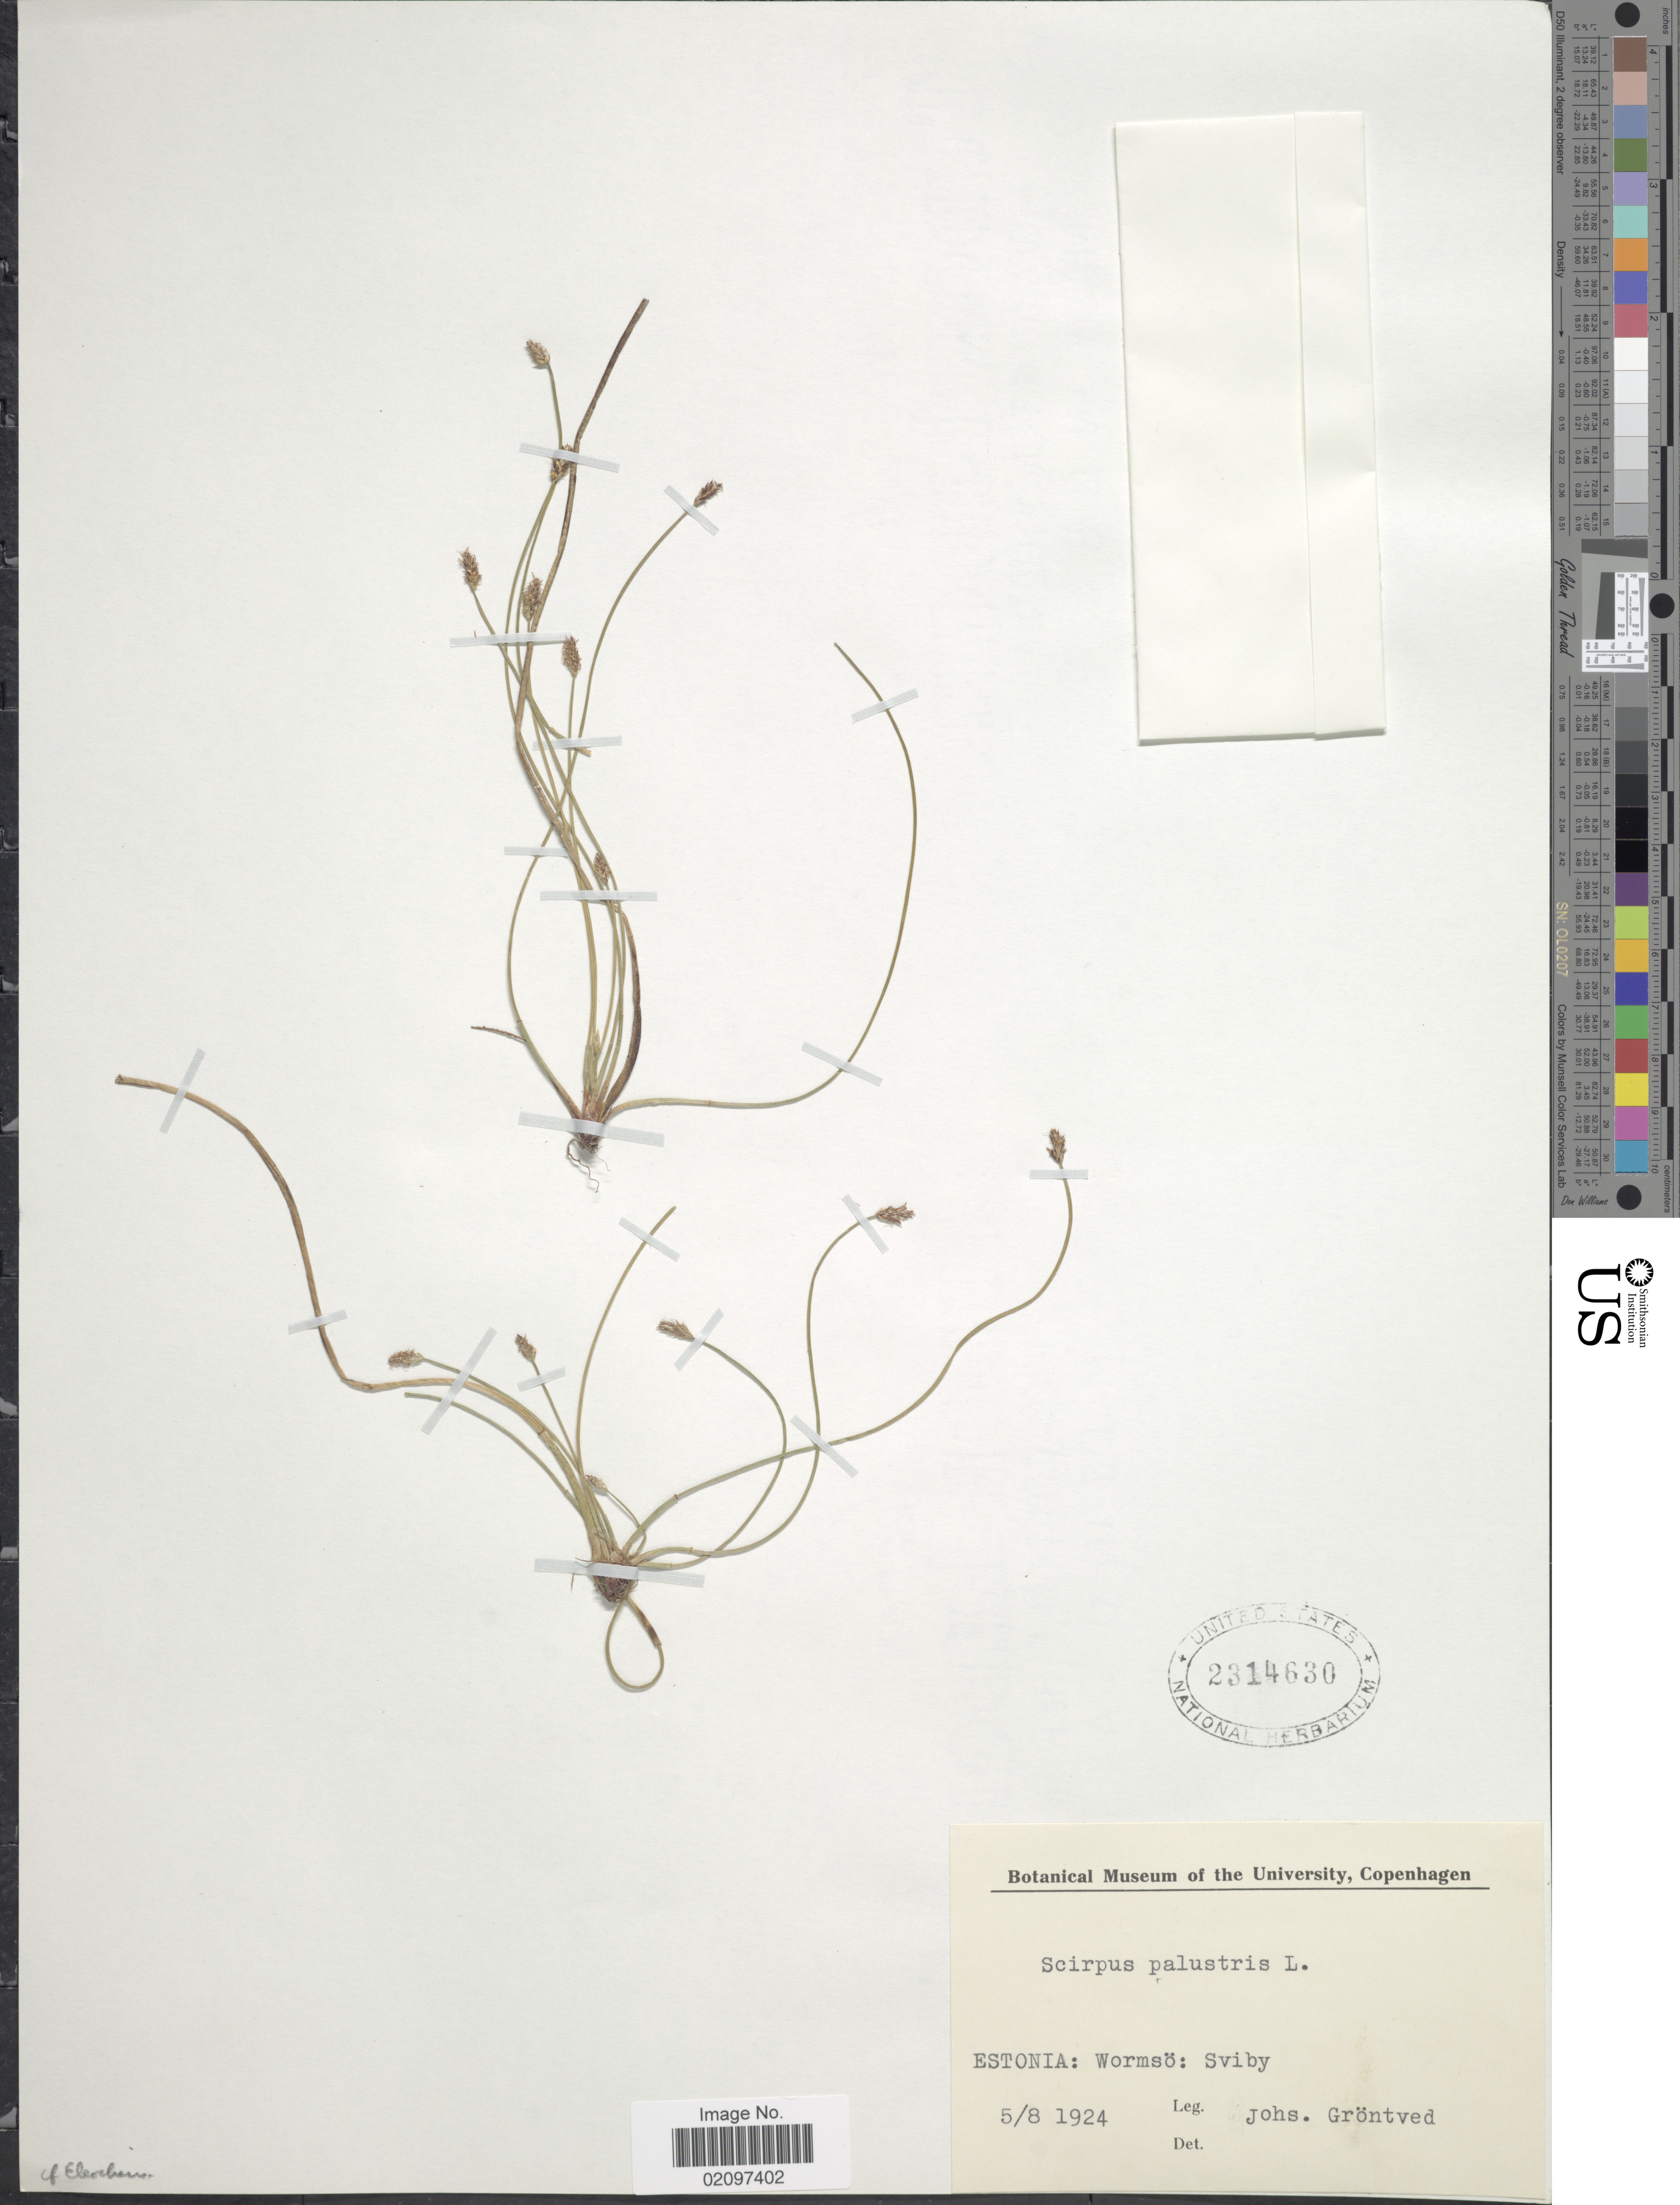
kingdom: Plantae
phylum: Tracheophyta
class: Liliopsida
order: Poales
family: Cyperaceae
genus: Eleocharis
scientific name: Eleocharis palustris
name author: (L.) Roem. & Schult.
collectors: J. Gröntved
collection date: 1924-08-05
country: Estonia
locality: Estonia: Wormso: Sviby.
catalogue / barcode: US 2314630